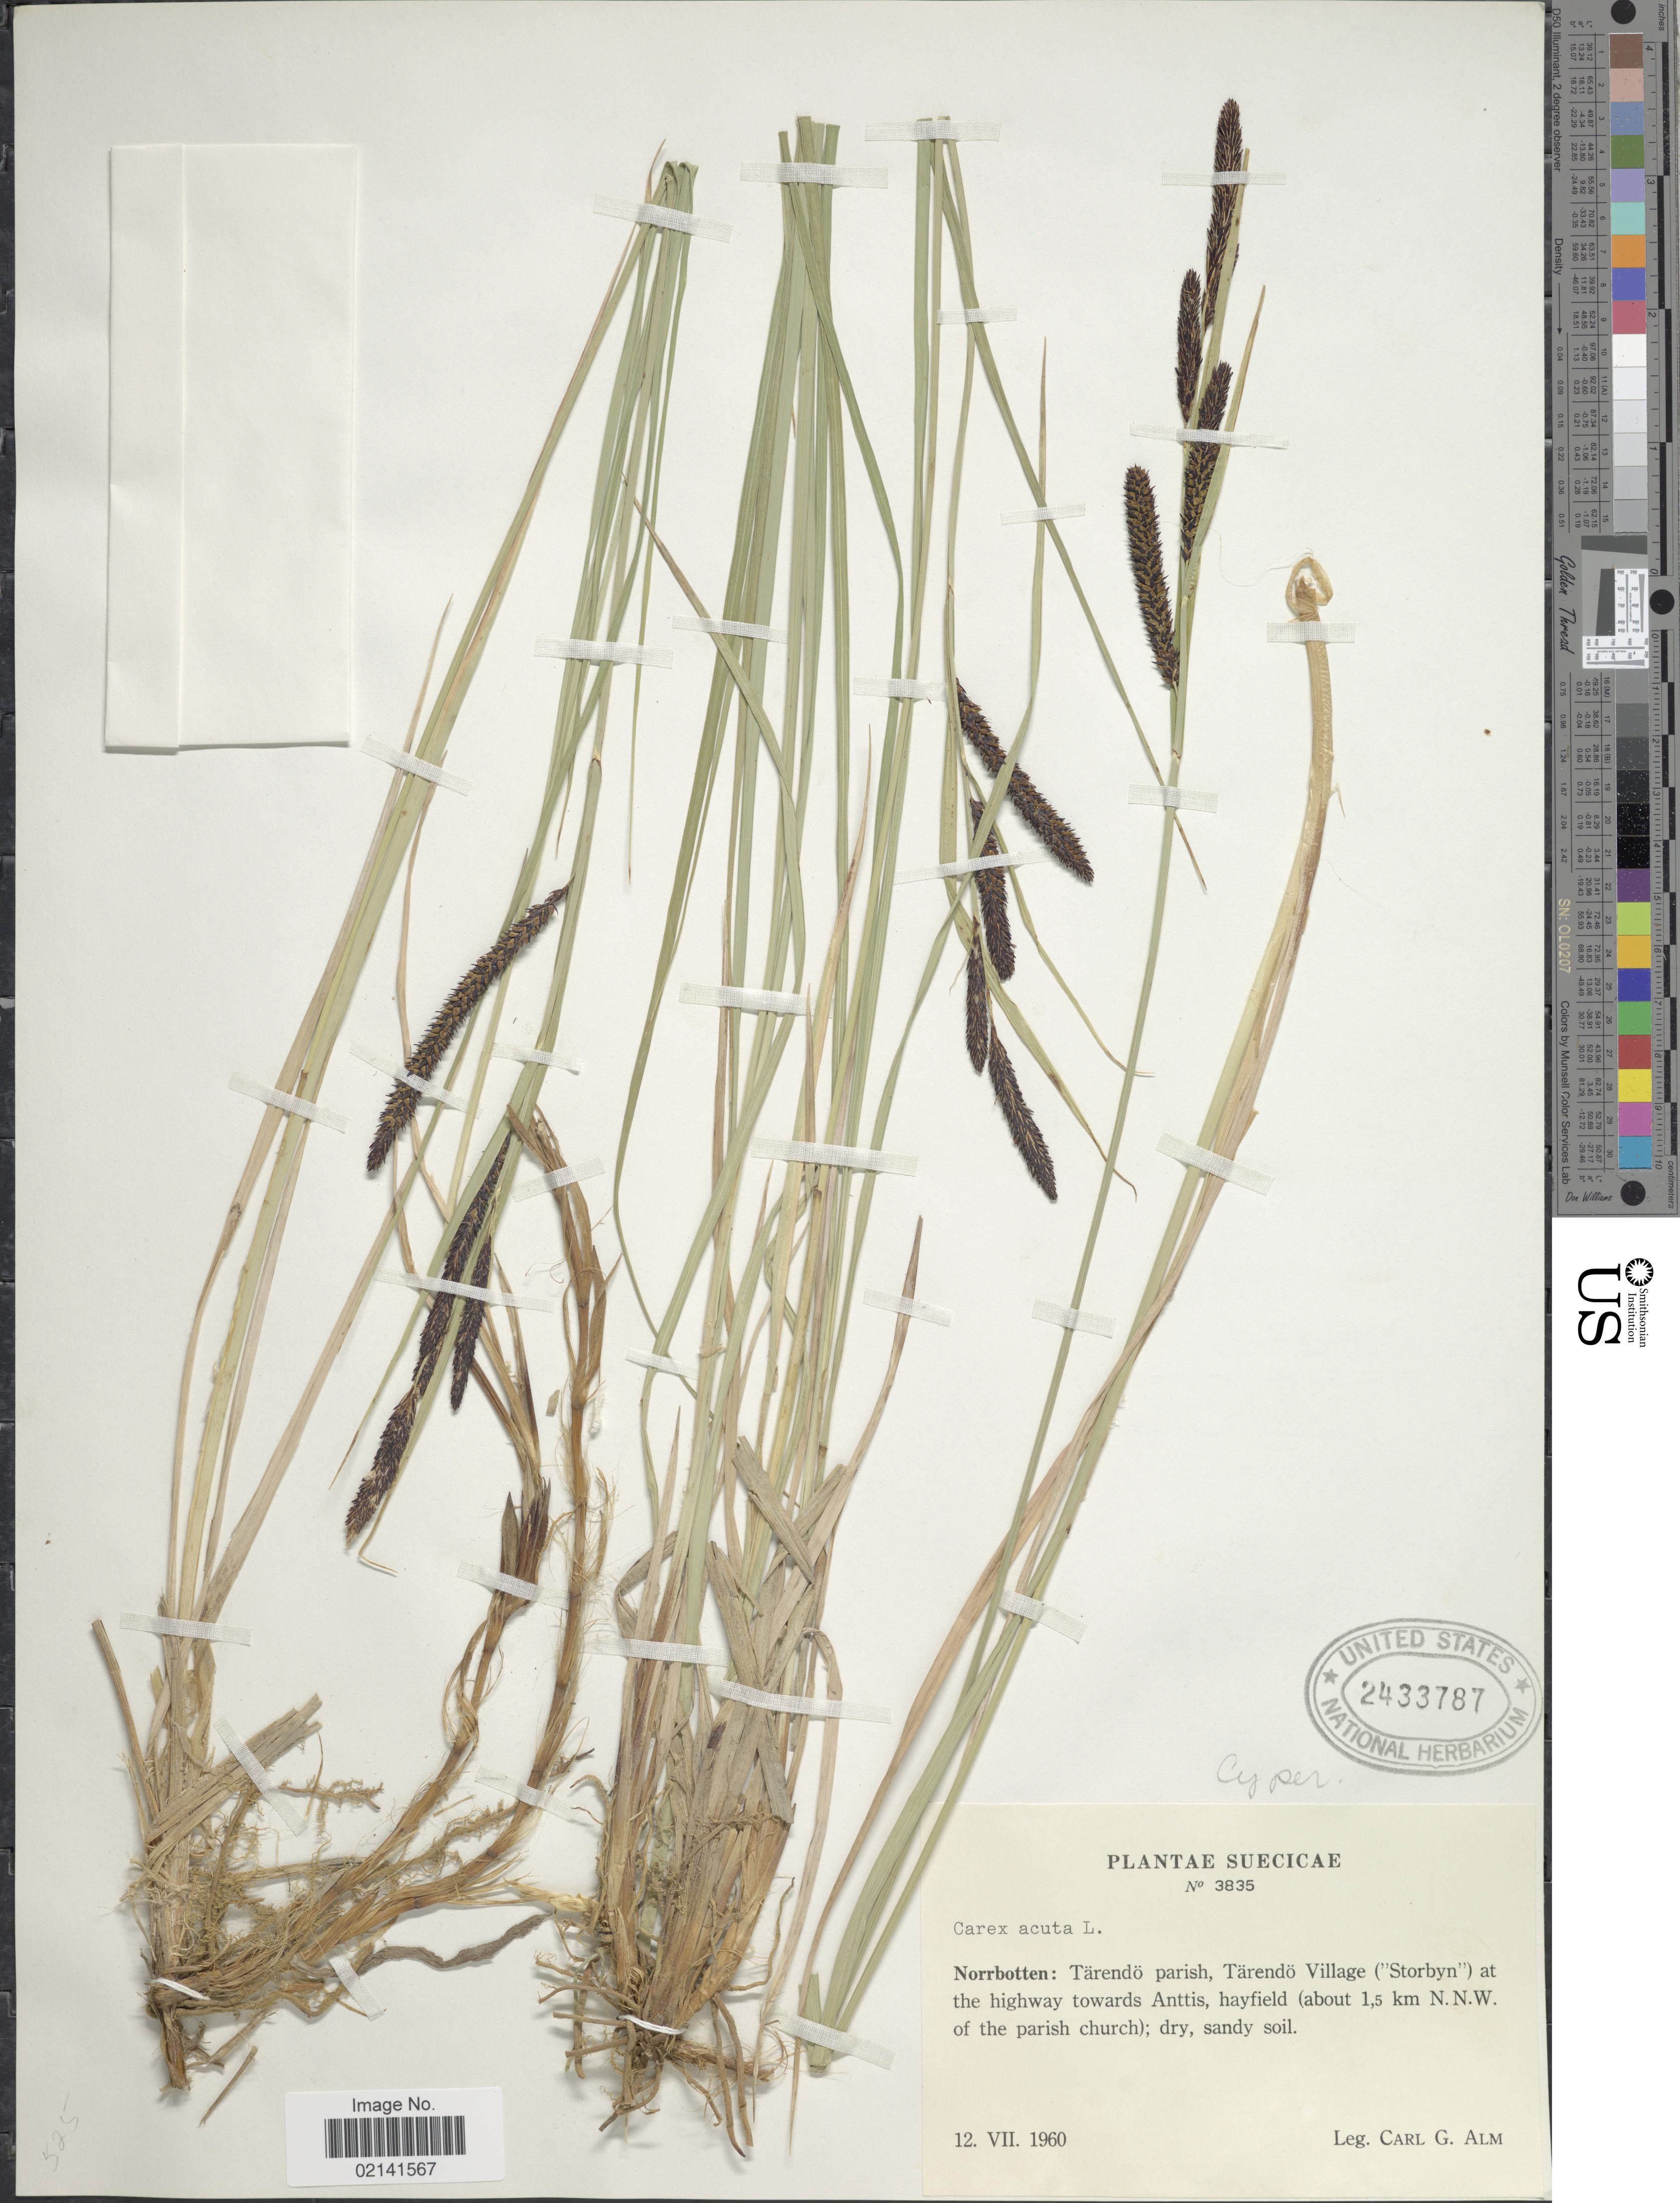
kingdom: Plantae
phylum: Tracheophyta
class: Liliopsida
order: Poales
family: Cyperaceae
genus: Carex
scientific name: Carex acuta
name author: L.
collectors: C. G. Alm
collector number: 3835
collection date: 1960-07-12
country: Sweden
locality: Suecicae, Norrboten: Tarendo parish,Tarendo Village ("Storbyn") at the highway towards Anttis, hayfield (about 1,5 km N.N.W. of the parish church).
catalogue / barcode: US 2433787